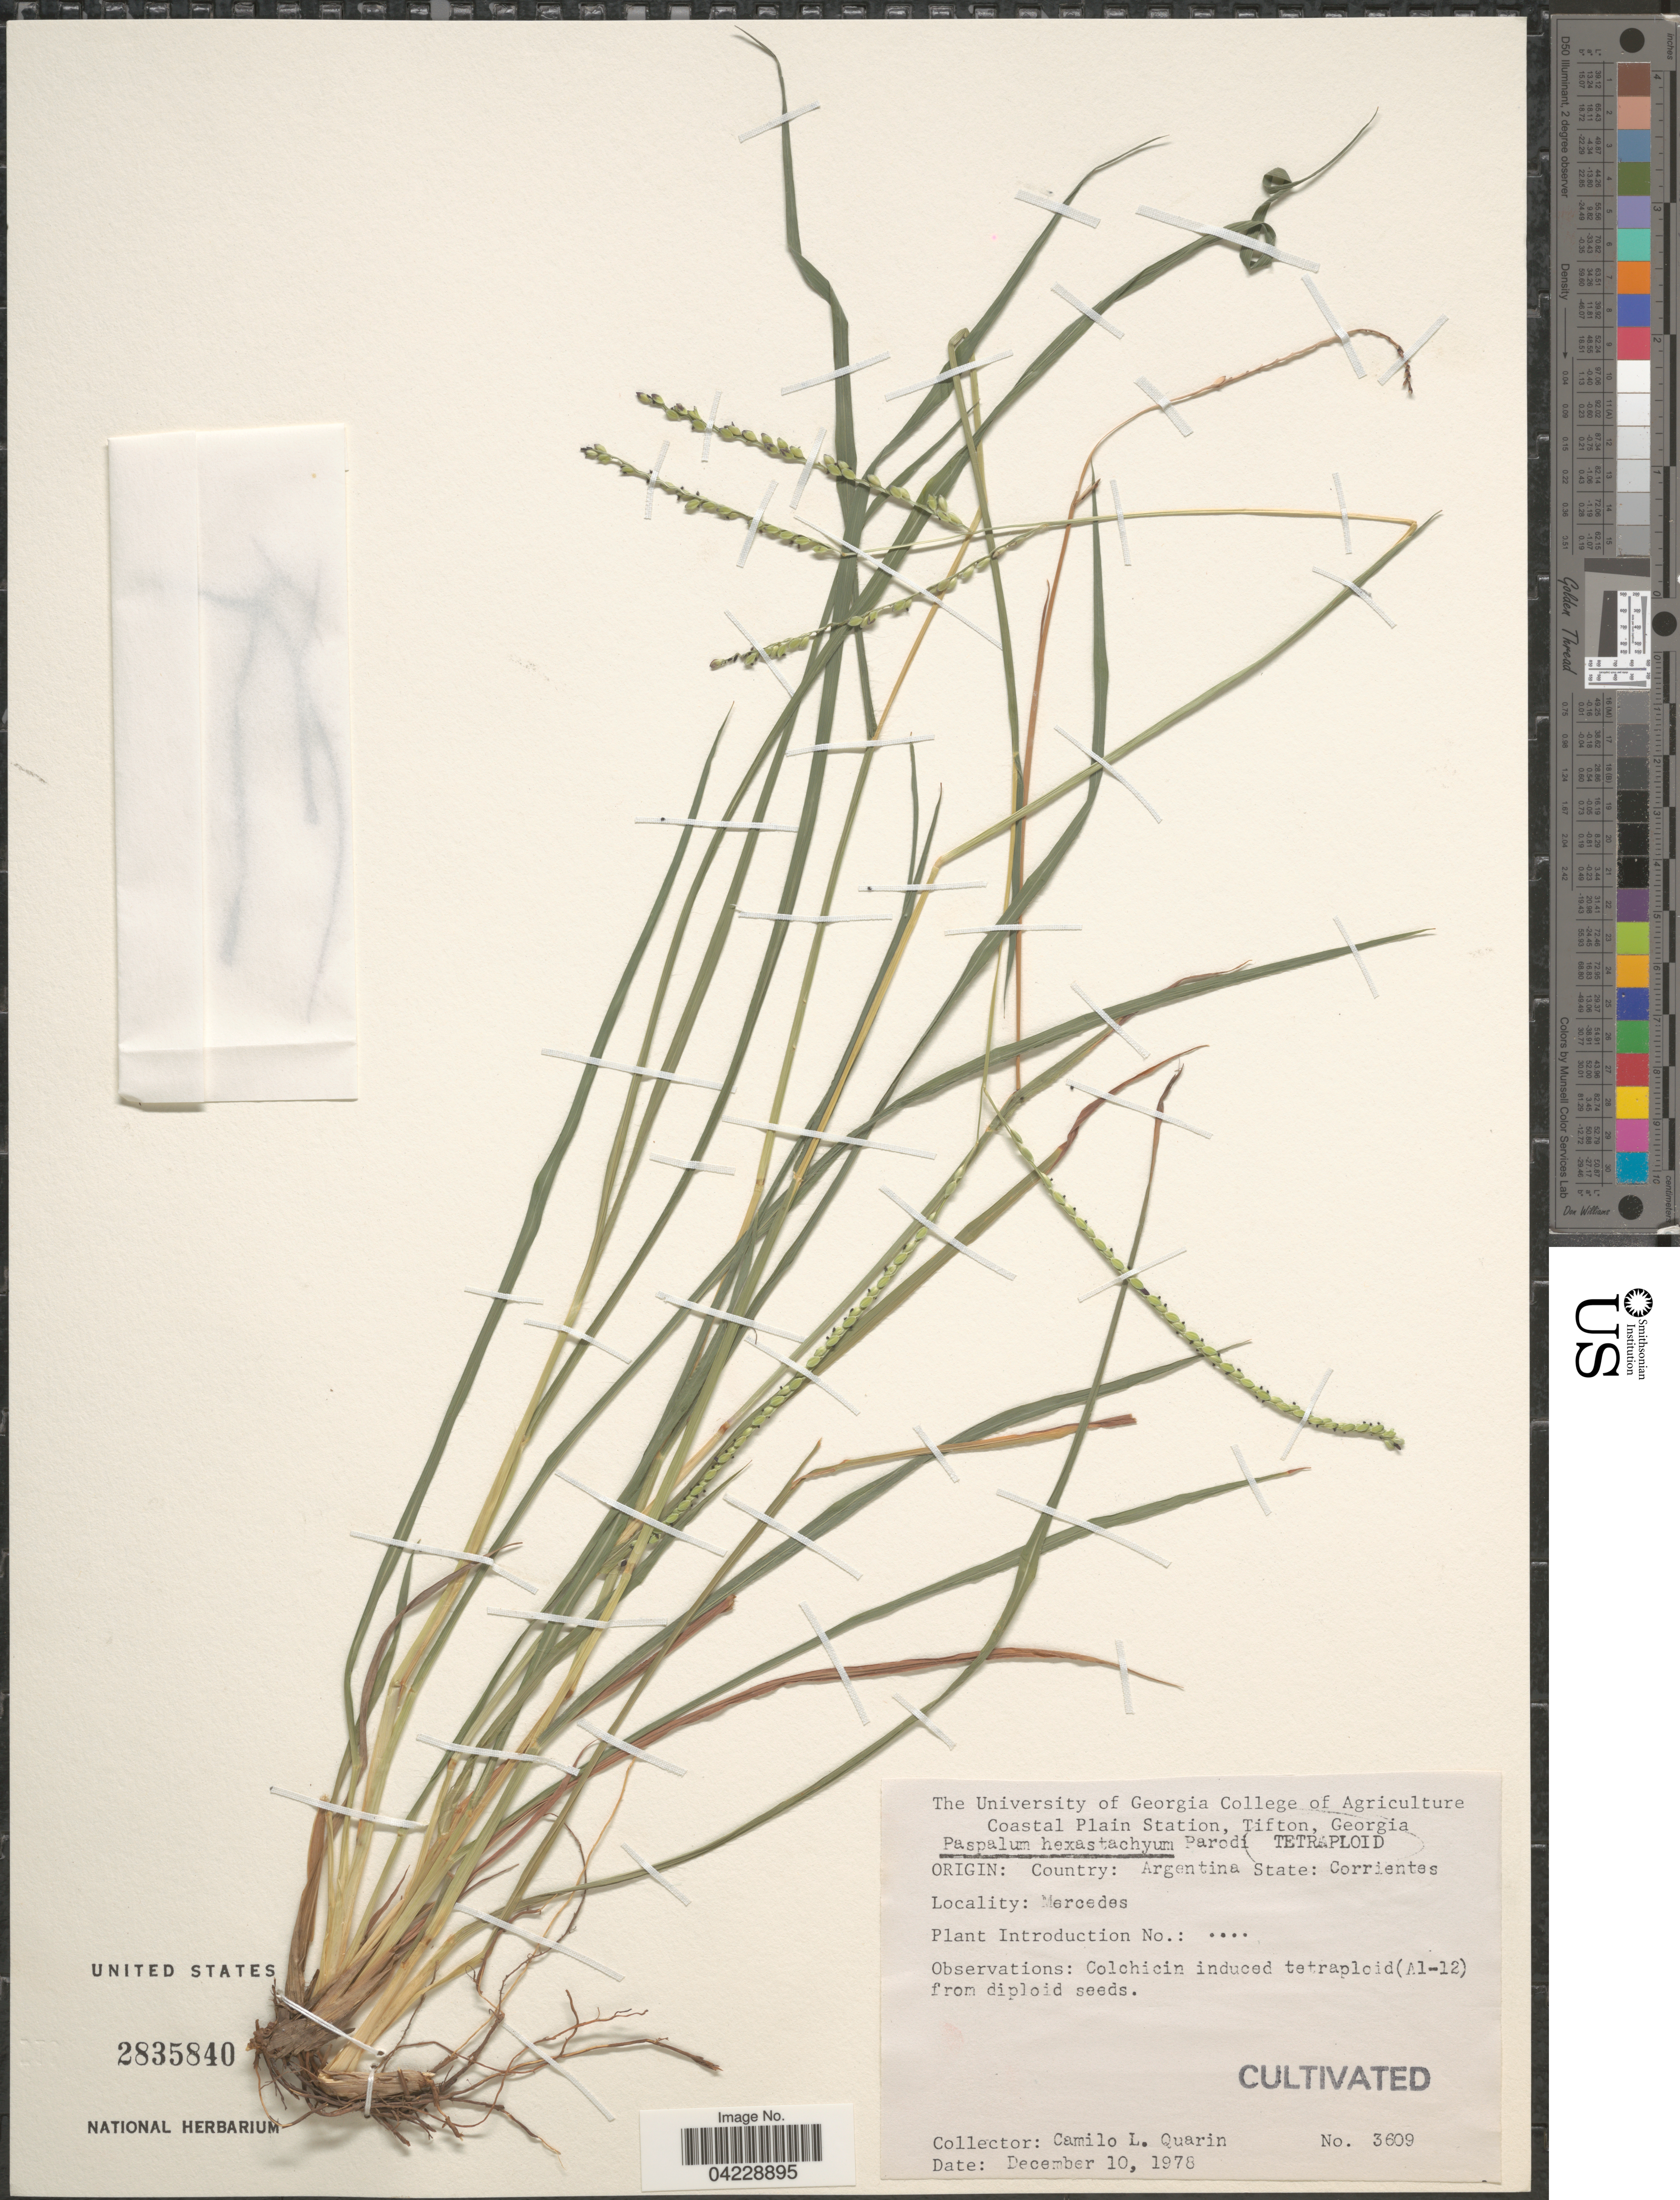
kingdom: Plantae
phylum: Tracheophyta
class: Liliopsida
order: Poales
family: Poaceae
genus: Paspalum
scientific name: Paspalum almum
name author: Chase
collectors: C. Quarin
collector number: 3609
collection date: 1978-12-10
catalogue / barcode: US 2835840